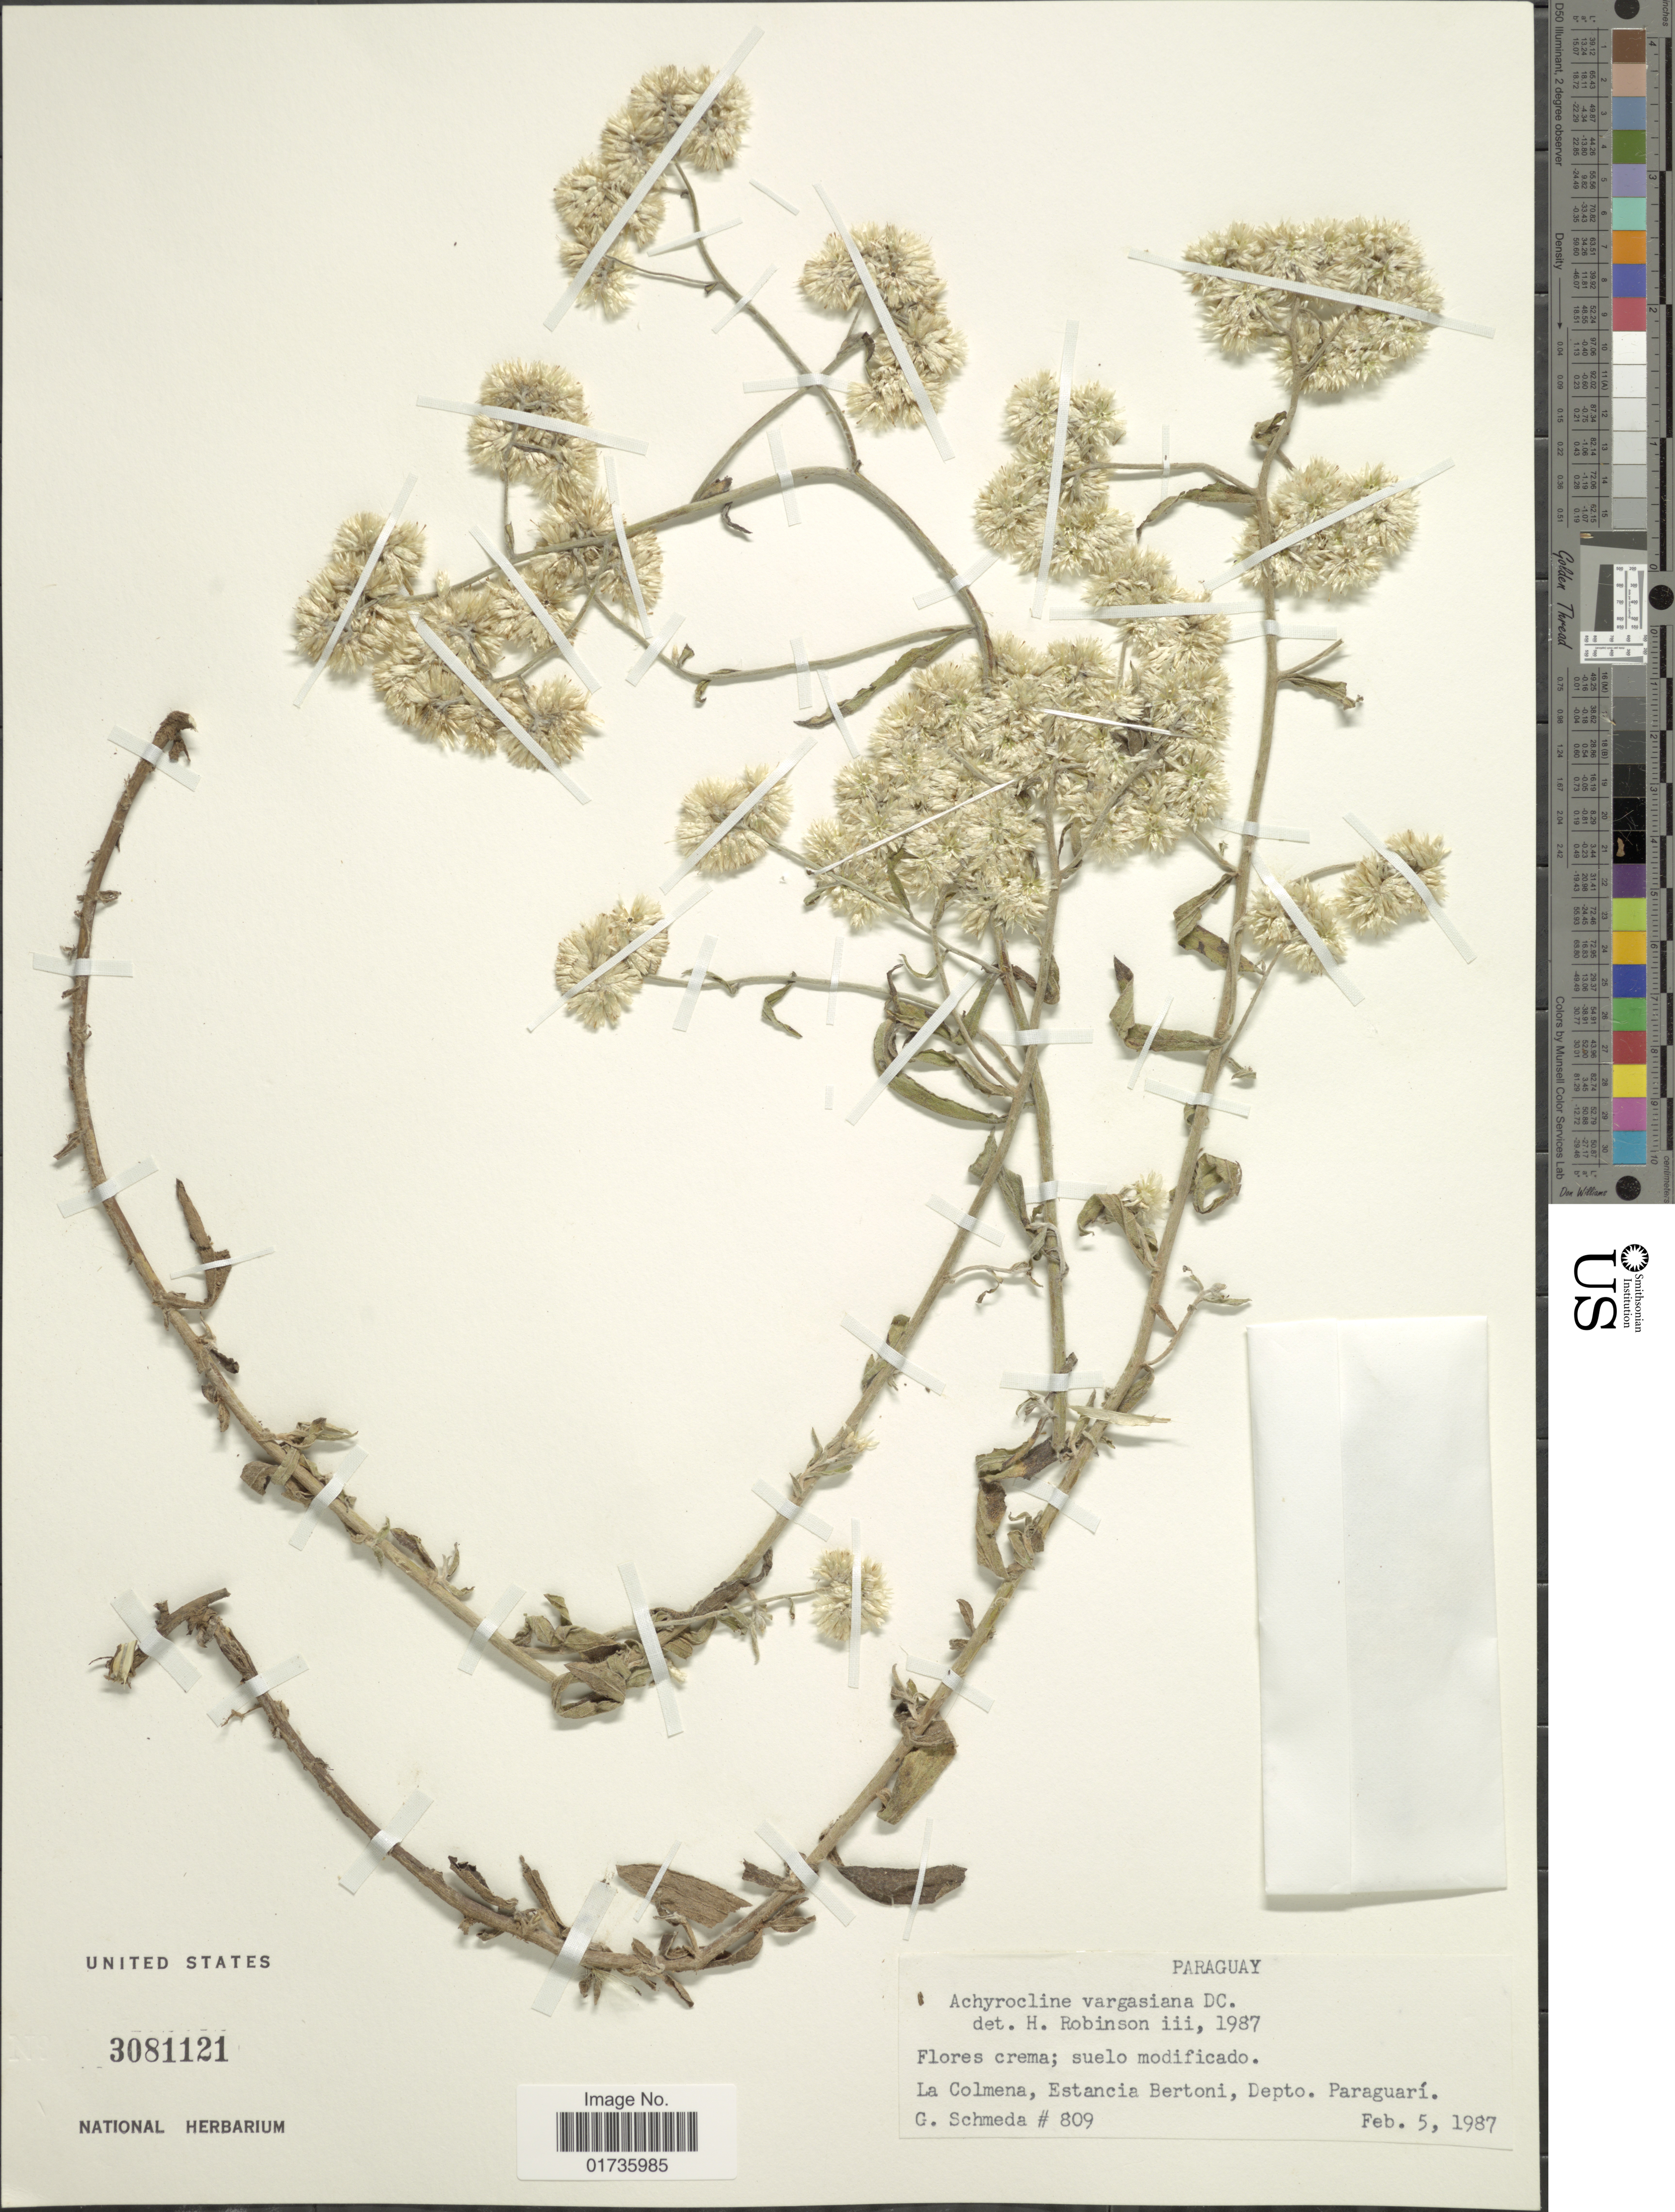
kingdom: Plantae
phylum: Tracheophyta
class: Magnoliopsida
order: Asterales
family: Asteraceae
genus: Achyrocline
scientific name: Achyrocline vargasiana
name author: DC.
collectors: G. Schmeda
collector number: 809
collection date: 1987-02-05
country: Paraguay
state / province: Paraguari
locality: La Colmena, Estancia Bertoni,Depto Paraguarí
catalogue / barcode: US 3081121